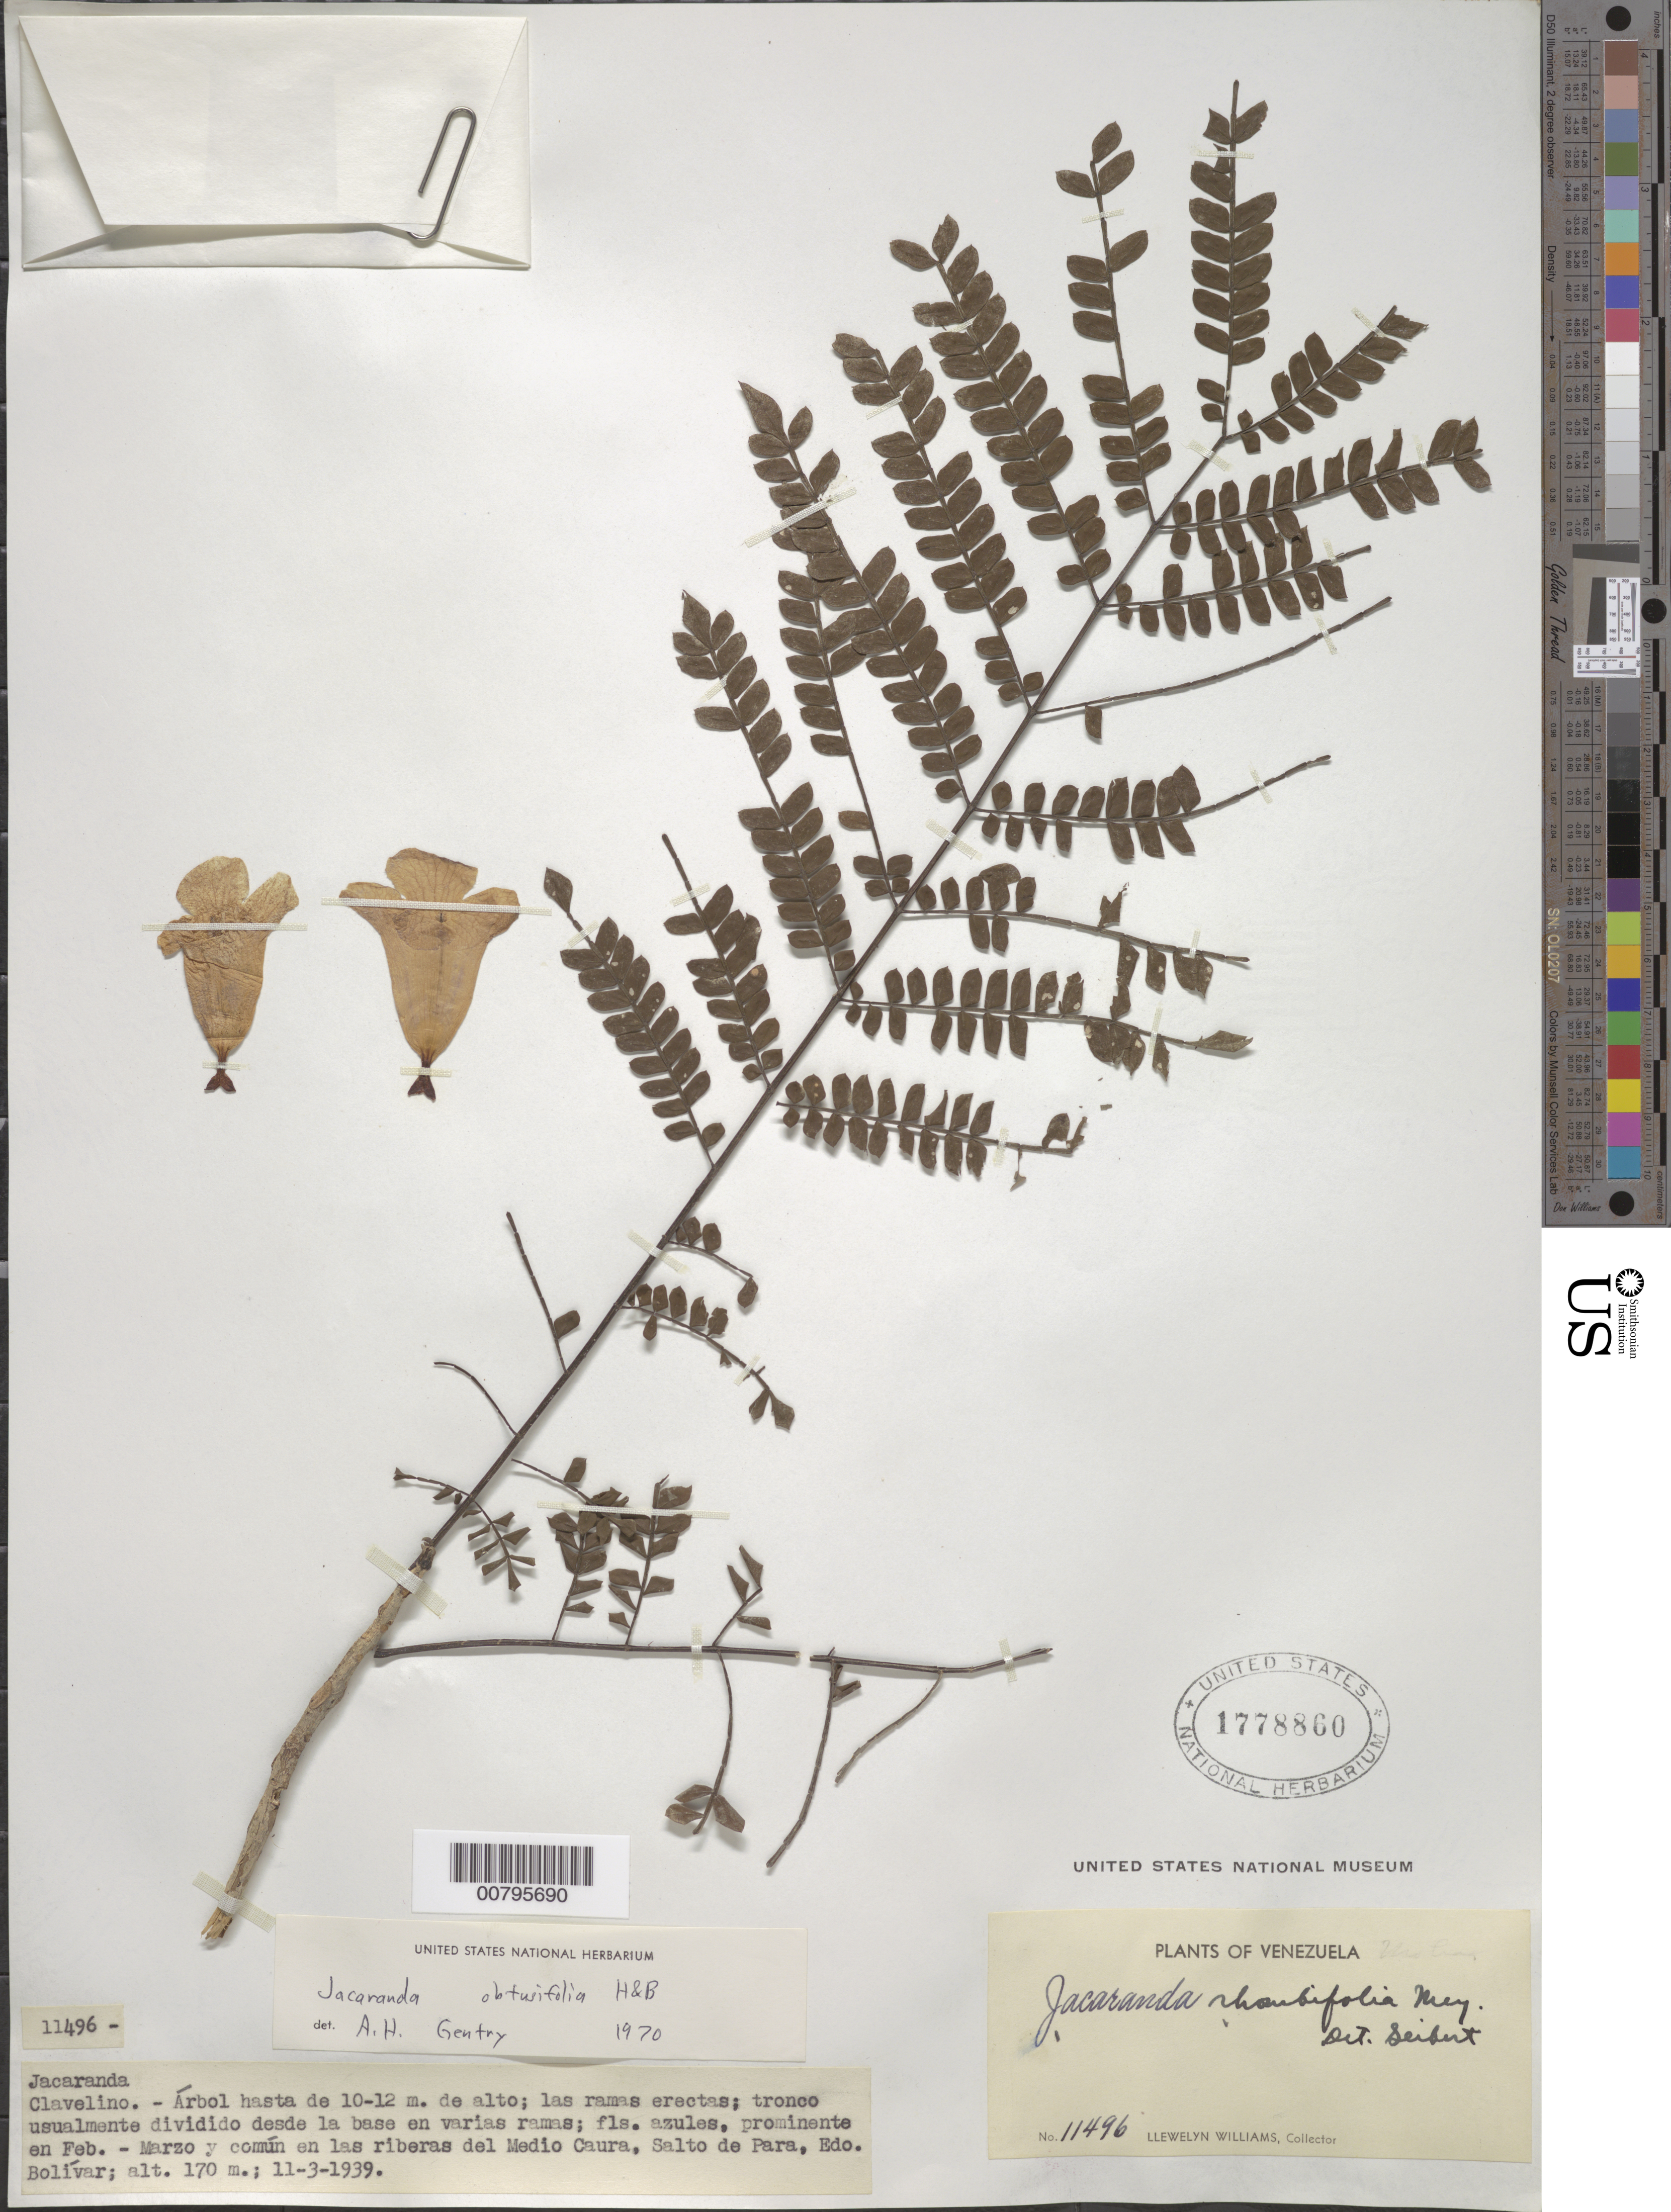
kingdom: Plantae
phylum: Tracheophyta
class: Magnoliopsida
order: Lamiales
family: Bignoniaceae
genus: Jacaranda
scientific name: Jacaranda obtusifolia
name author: Bonpl.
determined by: Gentry, A. H.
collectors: Ll. Williams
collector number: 11496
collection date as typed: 11-Mar-39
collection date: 1939-03-11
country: Venezuela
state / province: Bolívar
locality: Salto de Para, Medio Caura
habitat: En las riberas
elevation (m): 170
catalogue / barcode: US 1778860